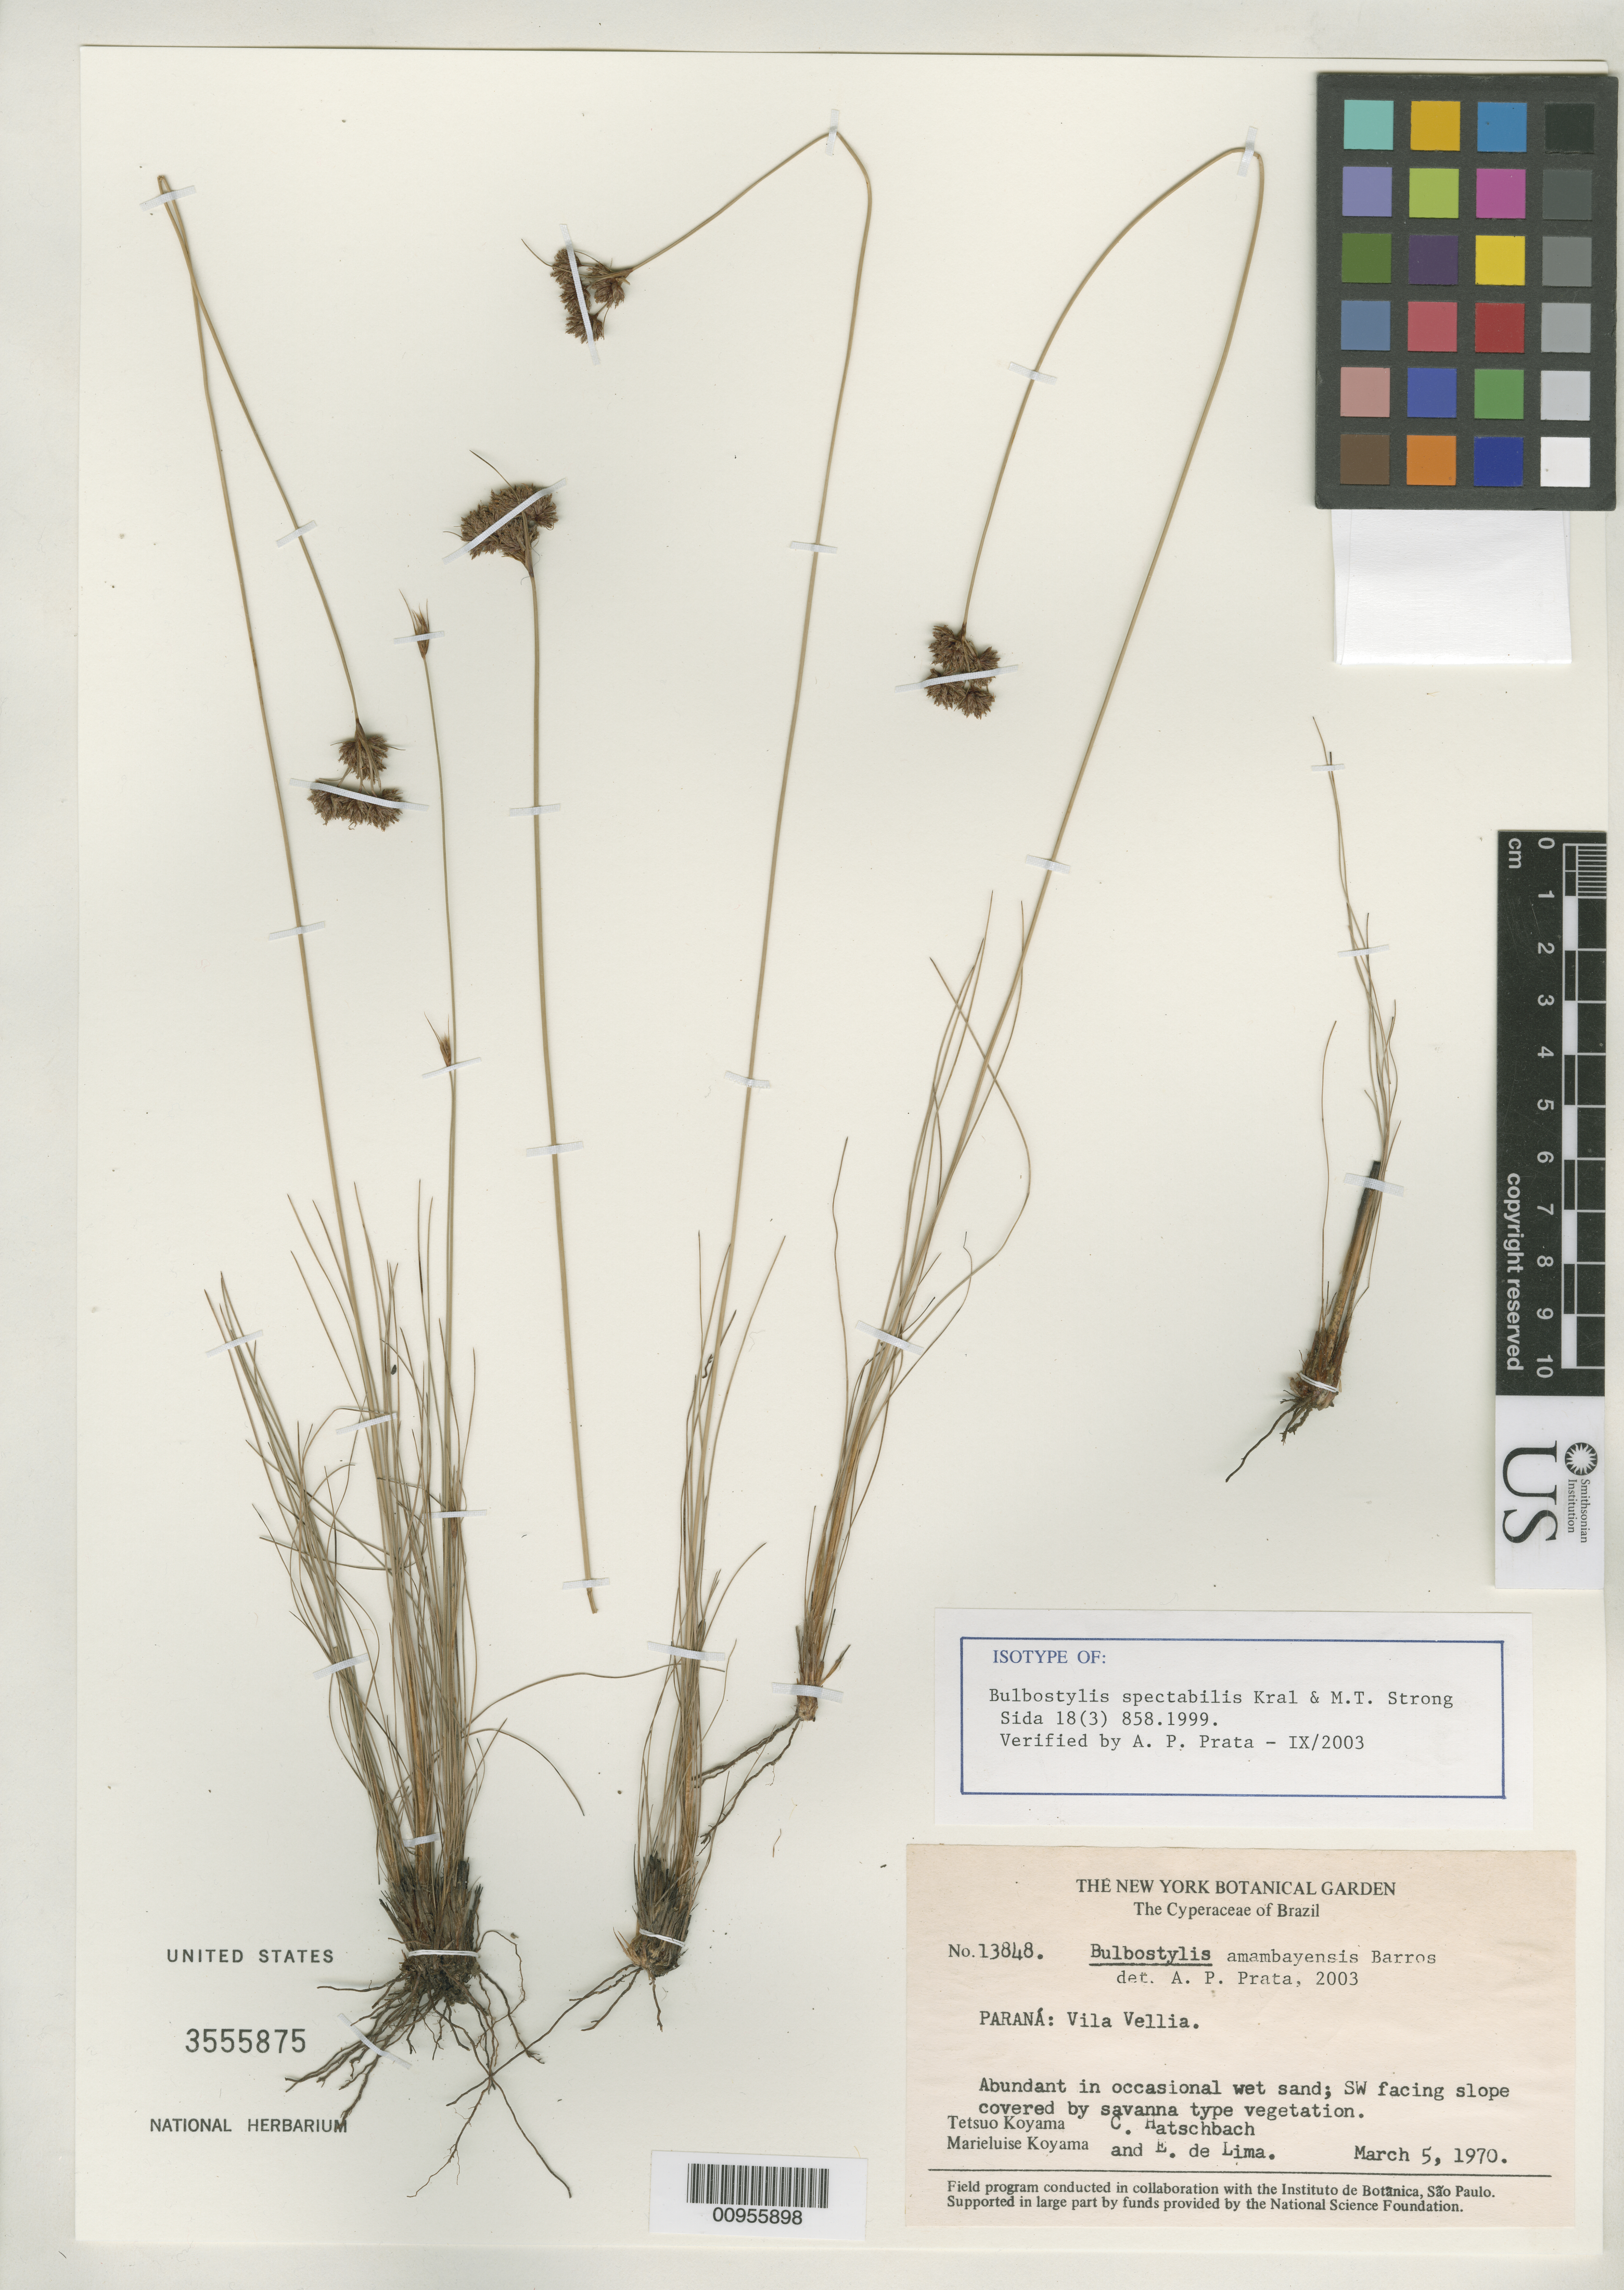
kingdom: Plantae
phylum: Tracheophyta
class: Liliopsida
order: Poales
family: Cyperaceae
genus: Bulbostylis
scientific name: Bulbostylis spectabilis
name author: Kral & M.T. Strong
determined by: Prata, A. P.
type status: Isotype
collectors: T. Koyama, M. Koyama, C. Hatschbach & E. de Lima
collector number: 13848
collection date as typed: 05 Mar 1970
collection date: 1970-03-05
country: Brazil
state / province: Paraná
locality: Paraná: Vila Vellia.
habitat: Abundant in occasional wet sand; SW facing slope covered by savanna type vegetation.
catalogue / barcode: US 3555875